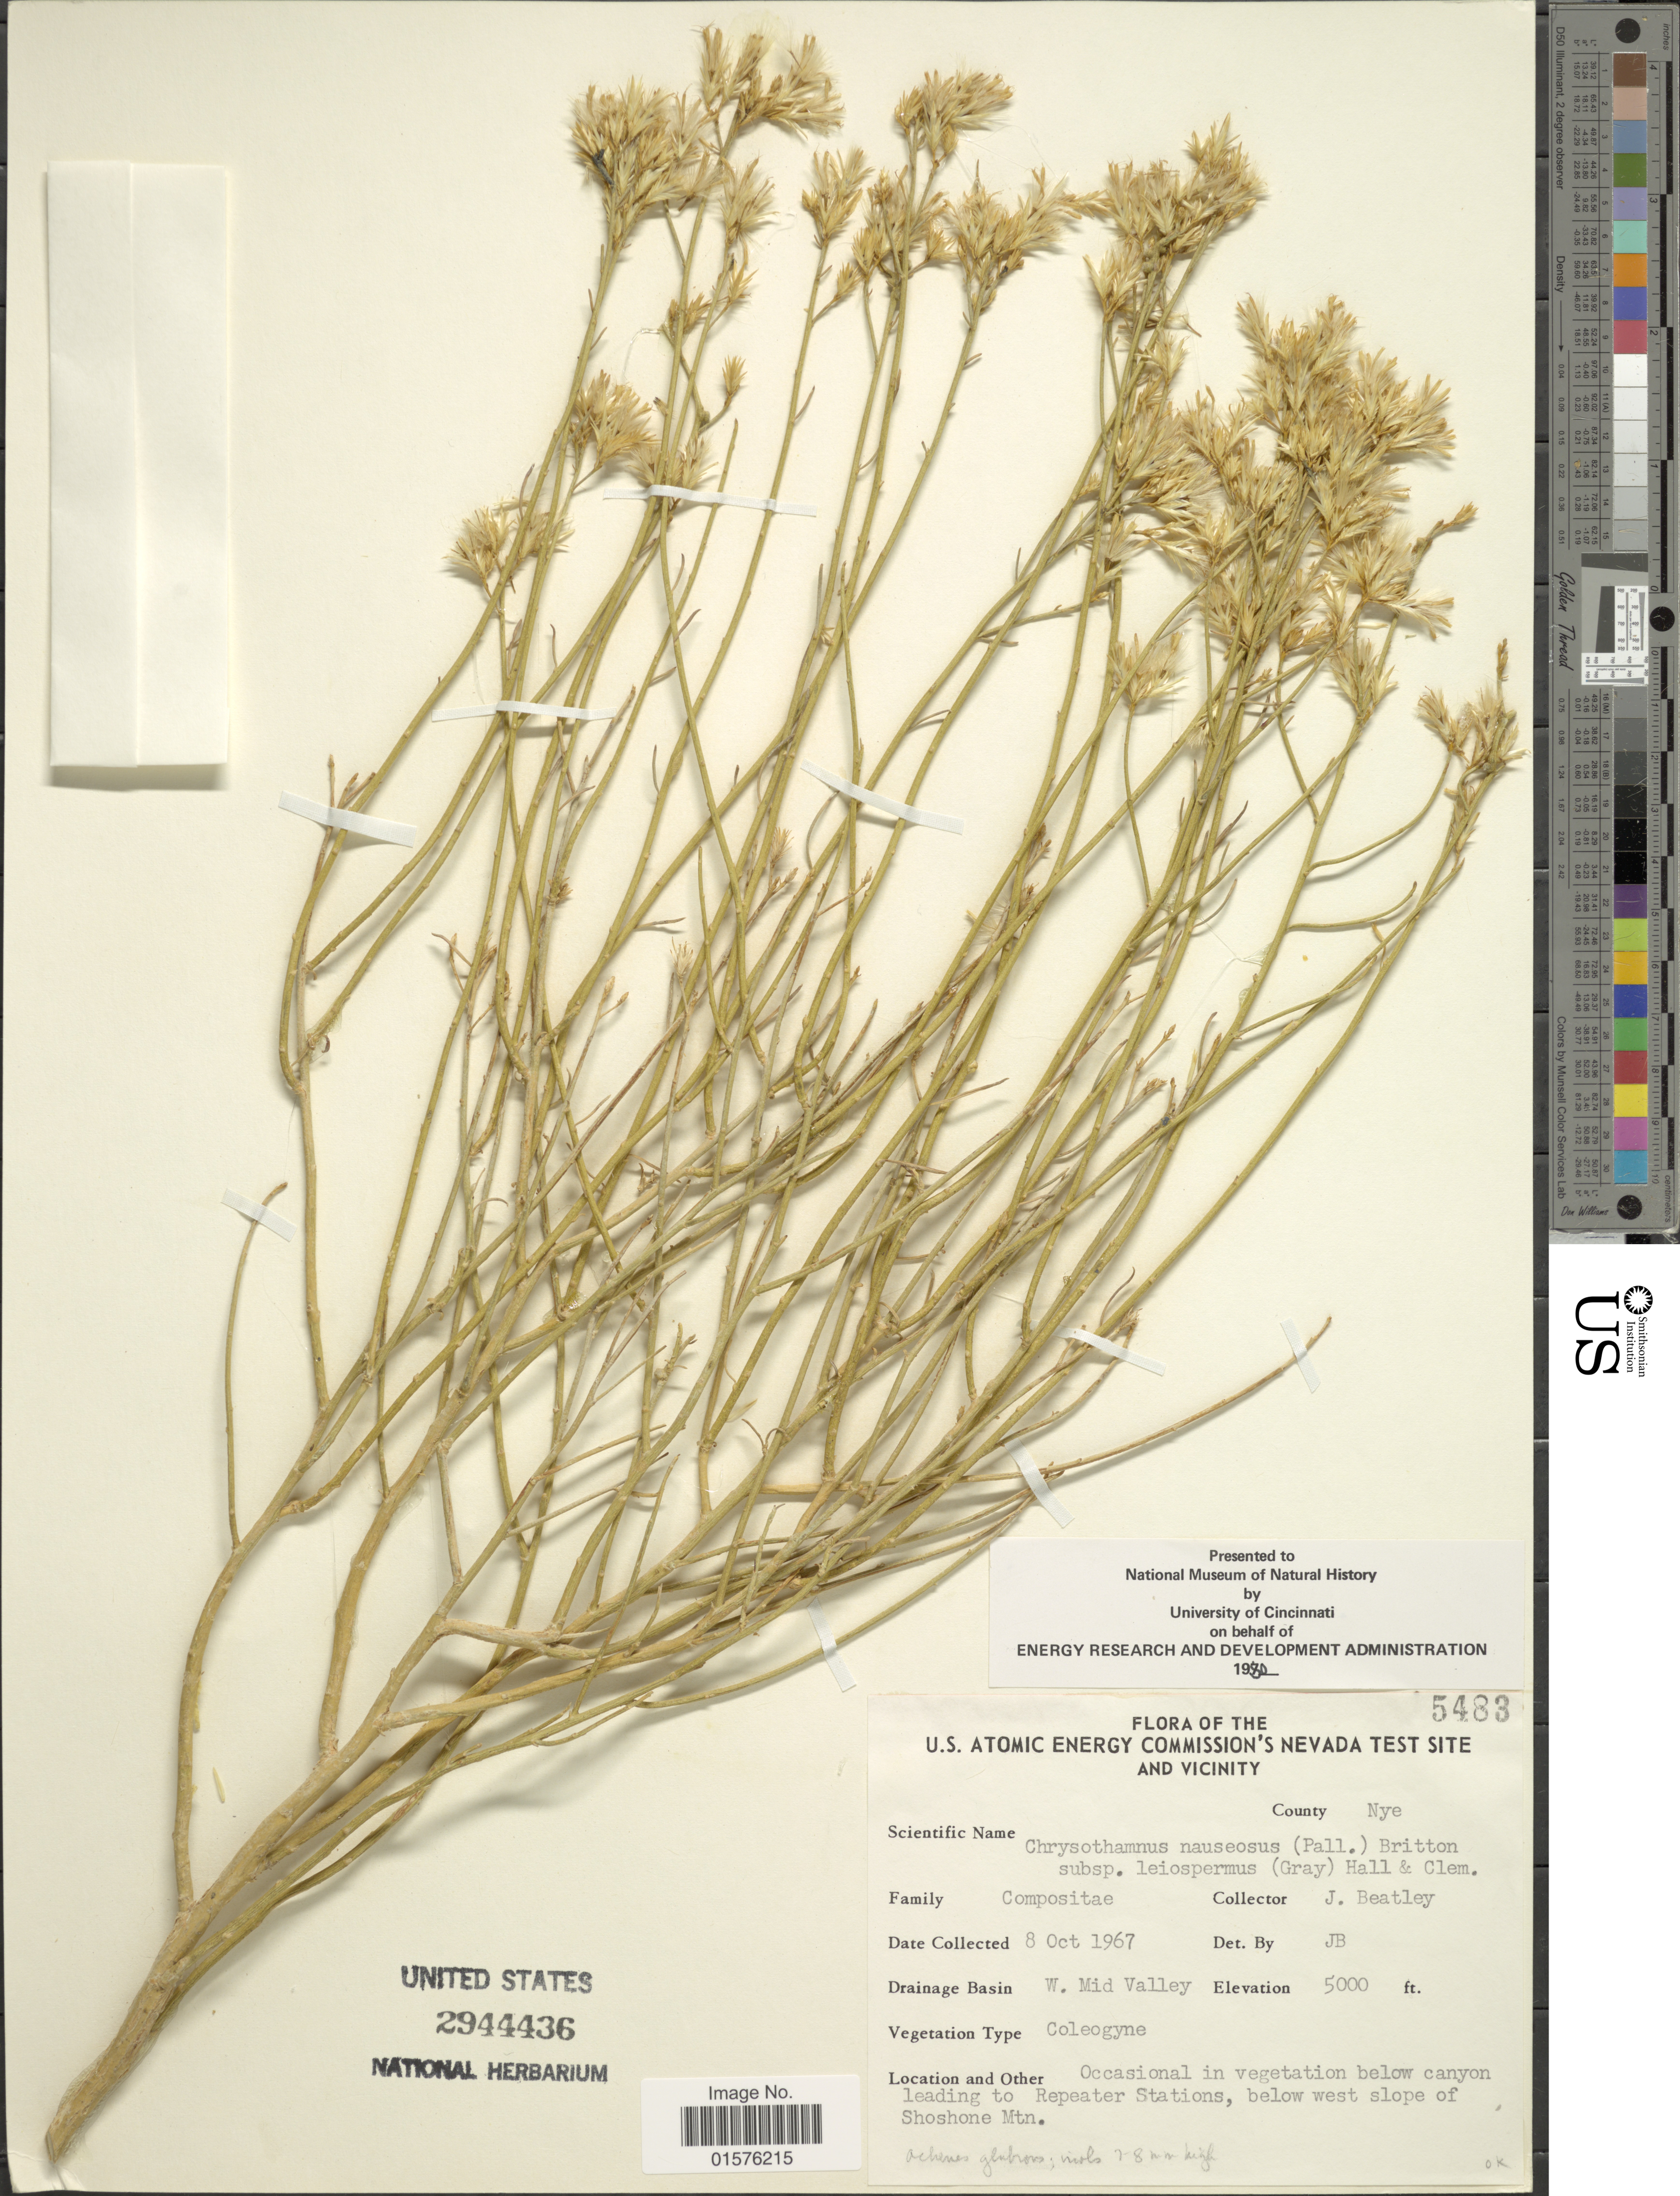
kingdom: Plantae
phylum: Tracheophyta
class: Magnoliopsida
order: Asterales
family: Asteraceae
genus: Ericameria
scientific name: Ericameria nauseosa var. leiosperma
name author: (A. Gray) G.L. Nesom & G.I. Baird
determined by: Urbatsch, Lowell E., Curator (LSU), Louisiana State University (UNITED STATES)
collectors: J. C. Beatley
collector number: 5483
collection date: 1967-10-08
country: United States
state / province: Nevada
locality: The U.S. Atomic Energy Commision's Nevada test site and vicinity, County: Nye, Drainage basin: W. Mid Valley, below canyon leading to Repeater Stations, below west slope of Shoshone Mtn.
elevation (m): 1524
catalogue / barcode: US 2944436